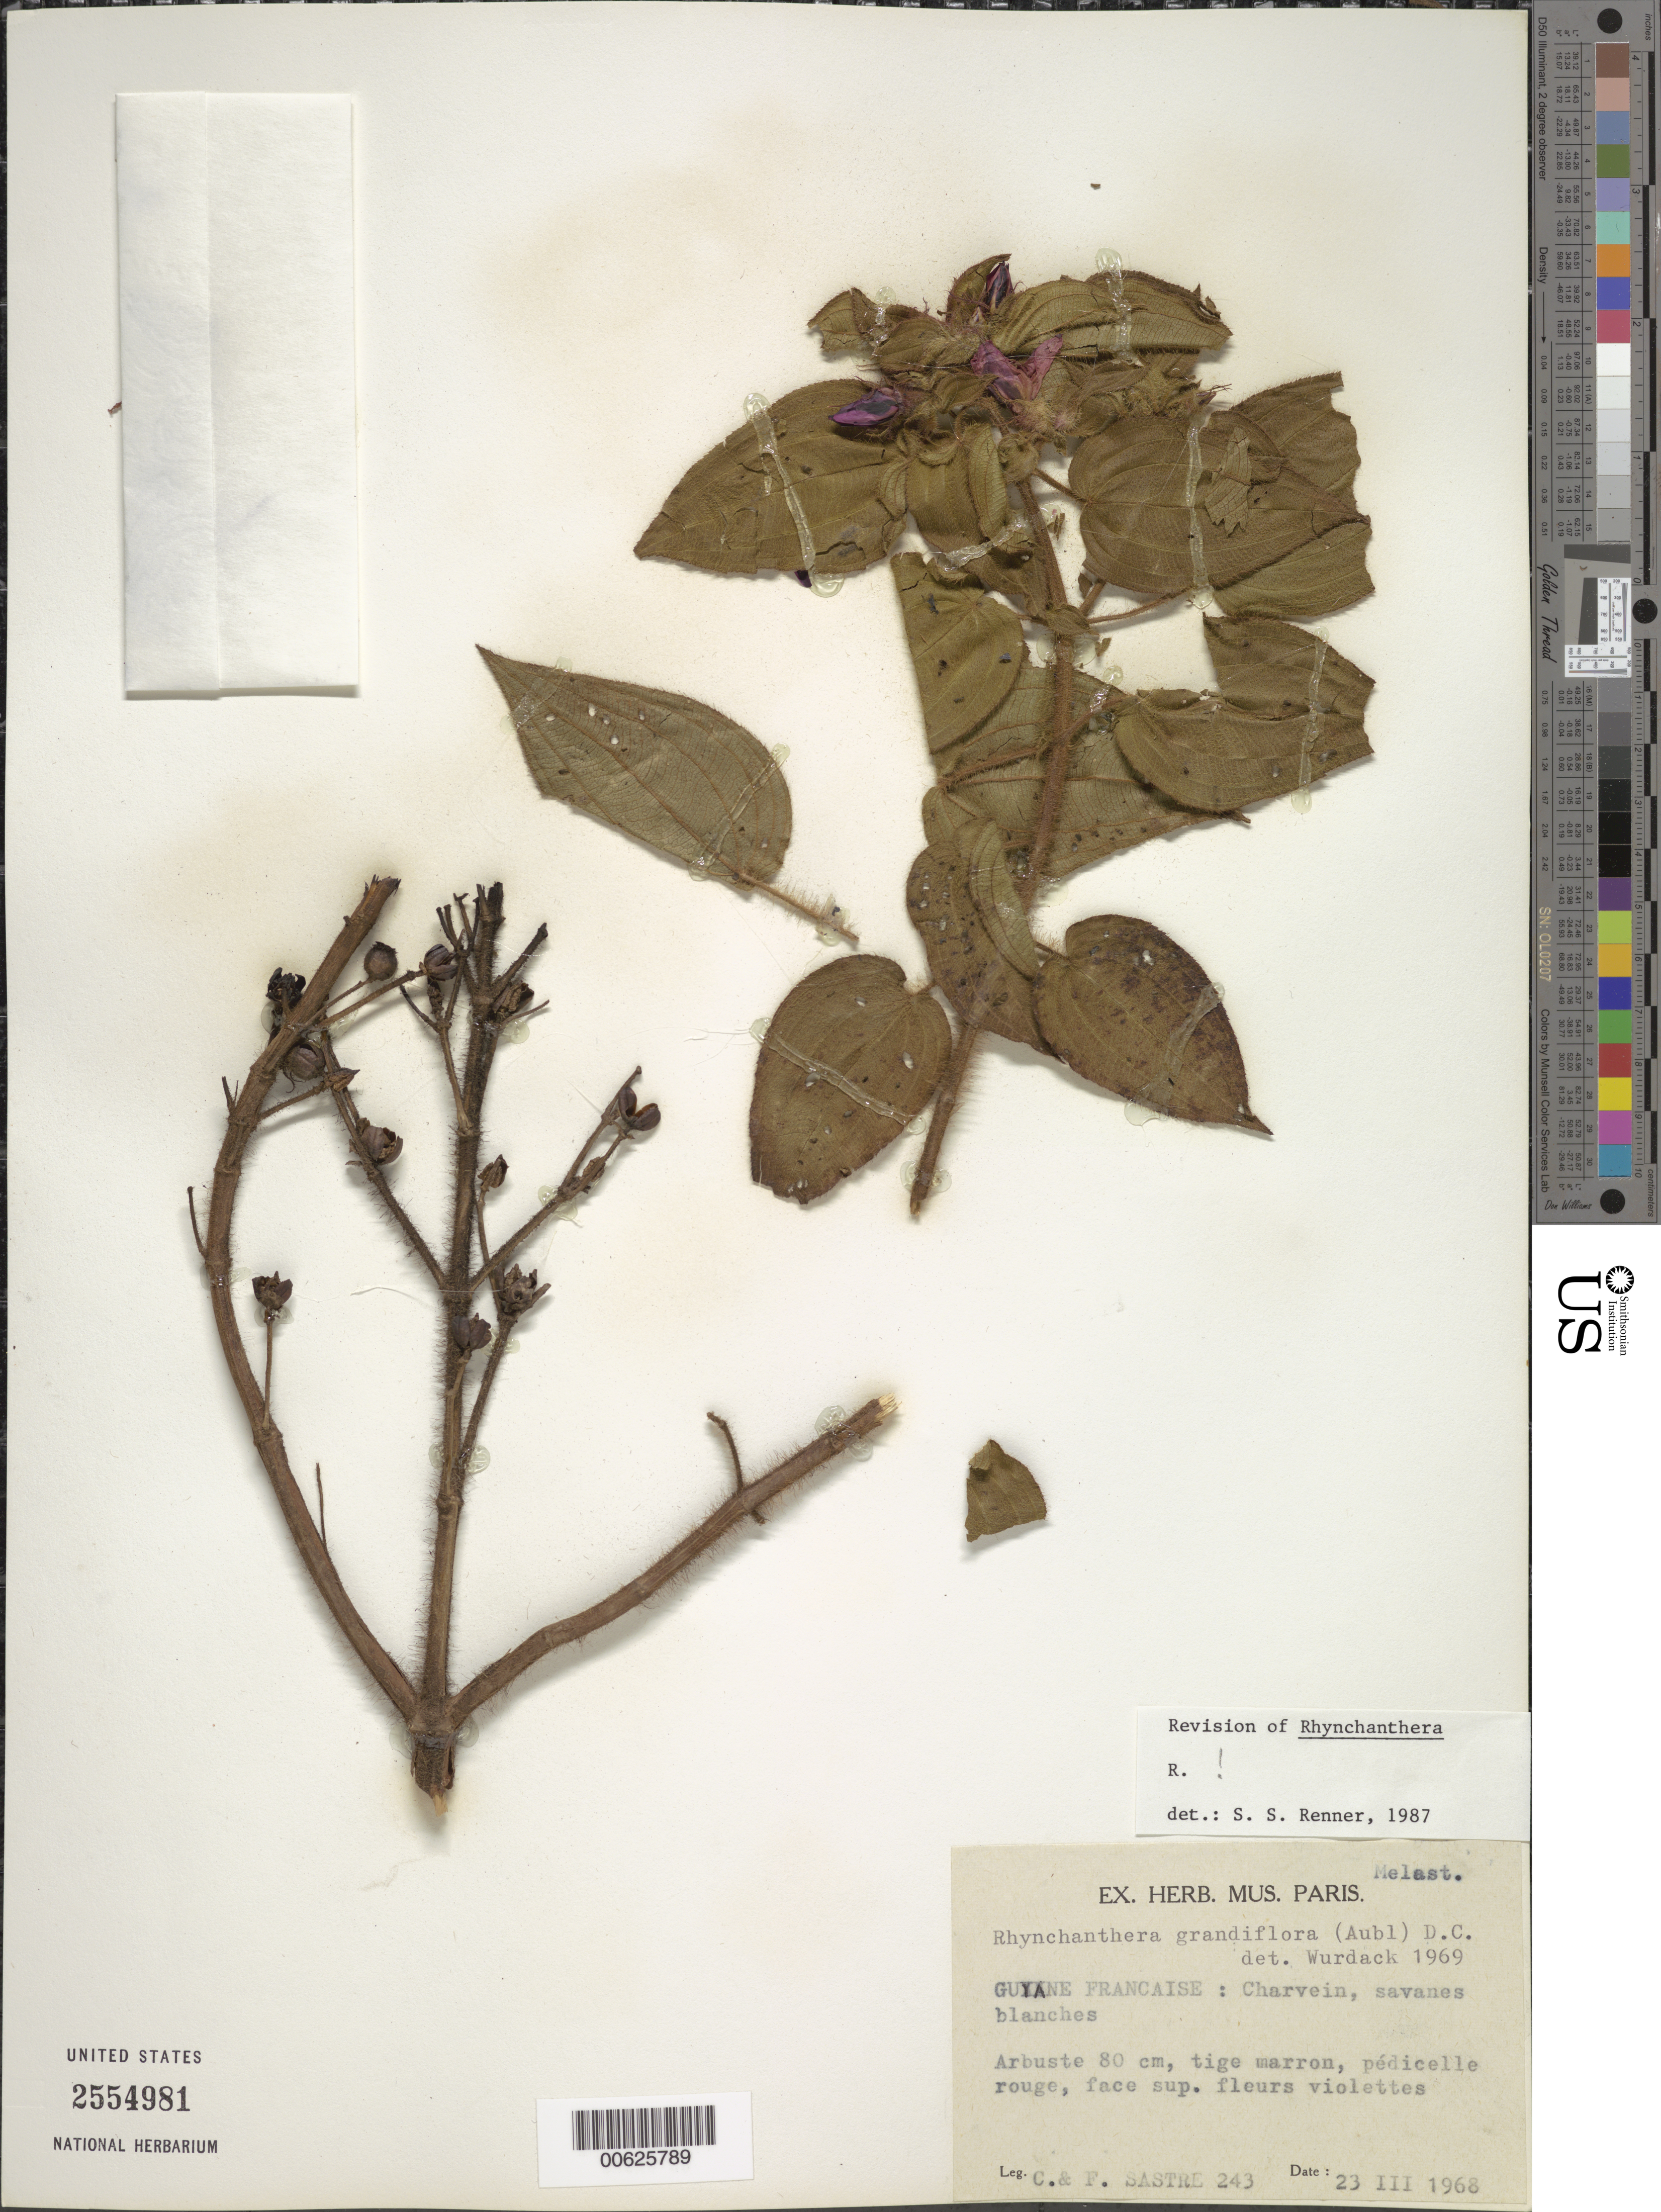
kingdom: Plantae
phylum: Tracheophyta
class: Magnoliopsida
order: Myrtales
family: Melastomataceae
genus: Rhynchanthera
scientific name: Rhynchanthera grandiflora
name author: (Aubl.) DC.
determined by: Renner, S. S.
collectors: C. H. L. Sastre & F. Sastre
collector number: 243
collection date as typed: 23-Mar-68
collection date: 1968-03-23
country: French Guiana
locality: Charvein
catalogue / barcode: US 2554981